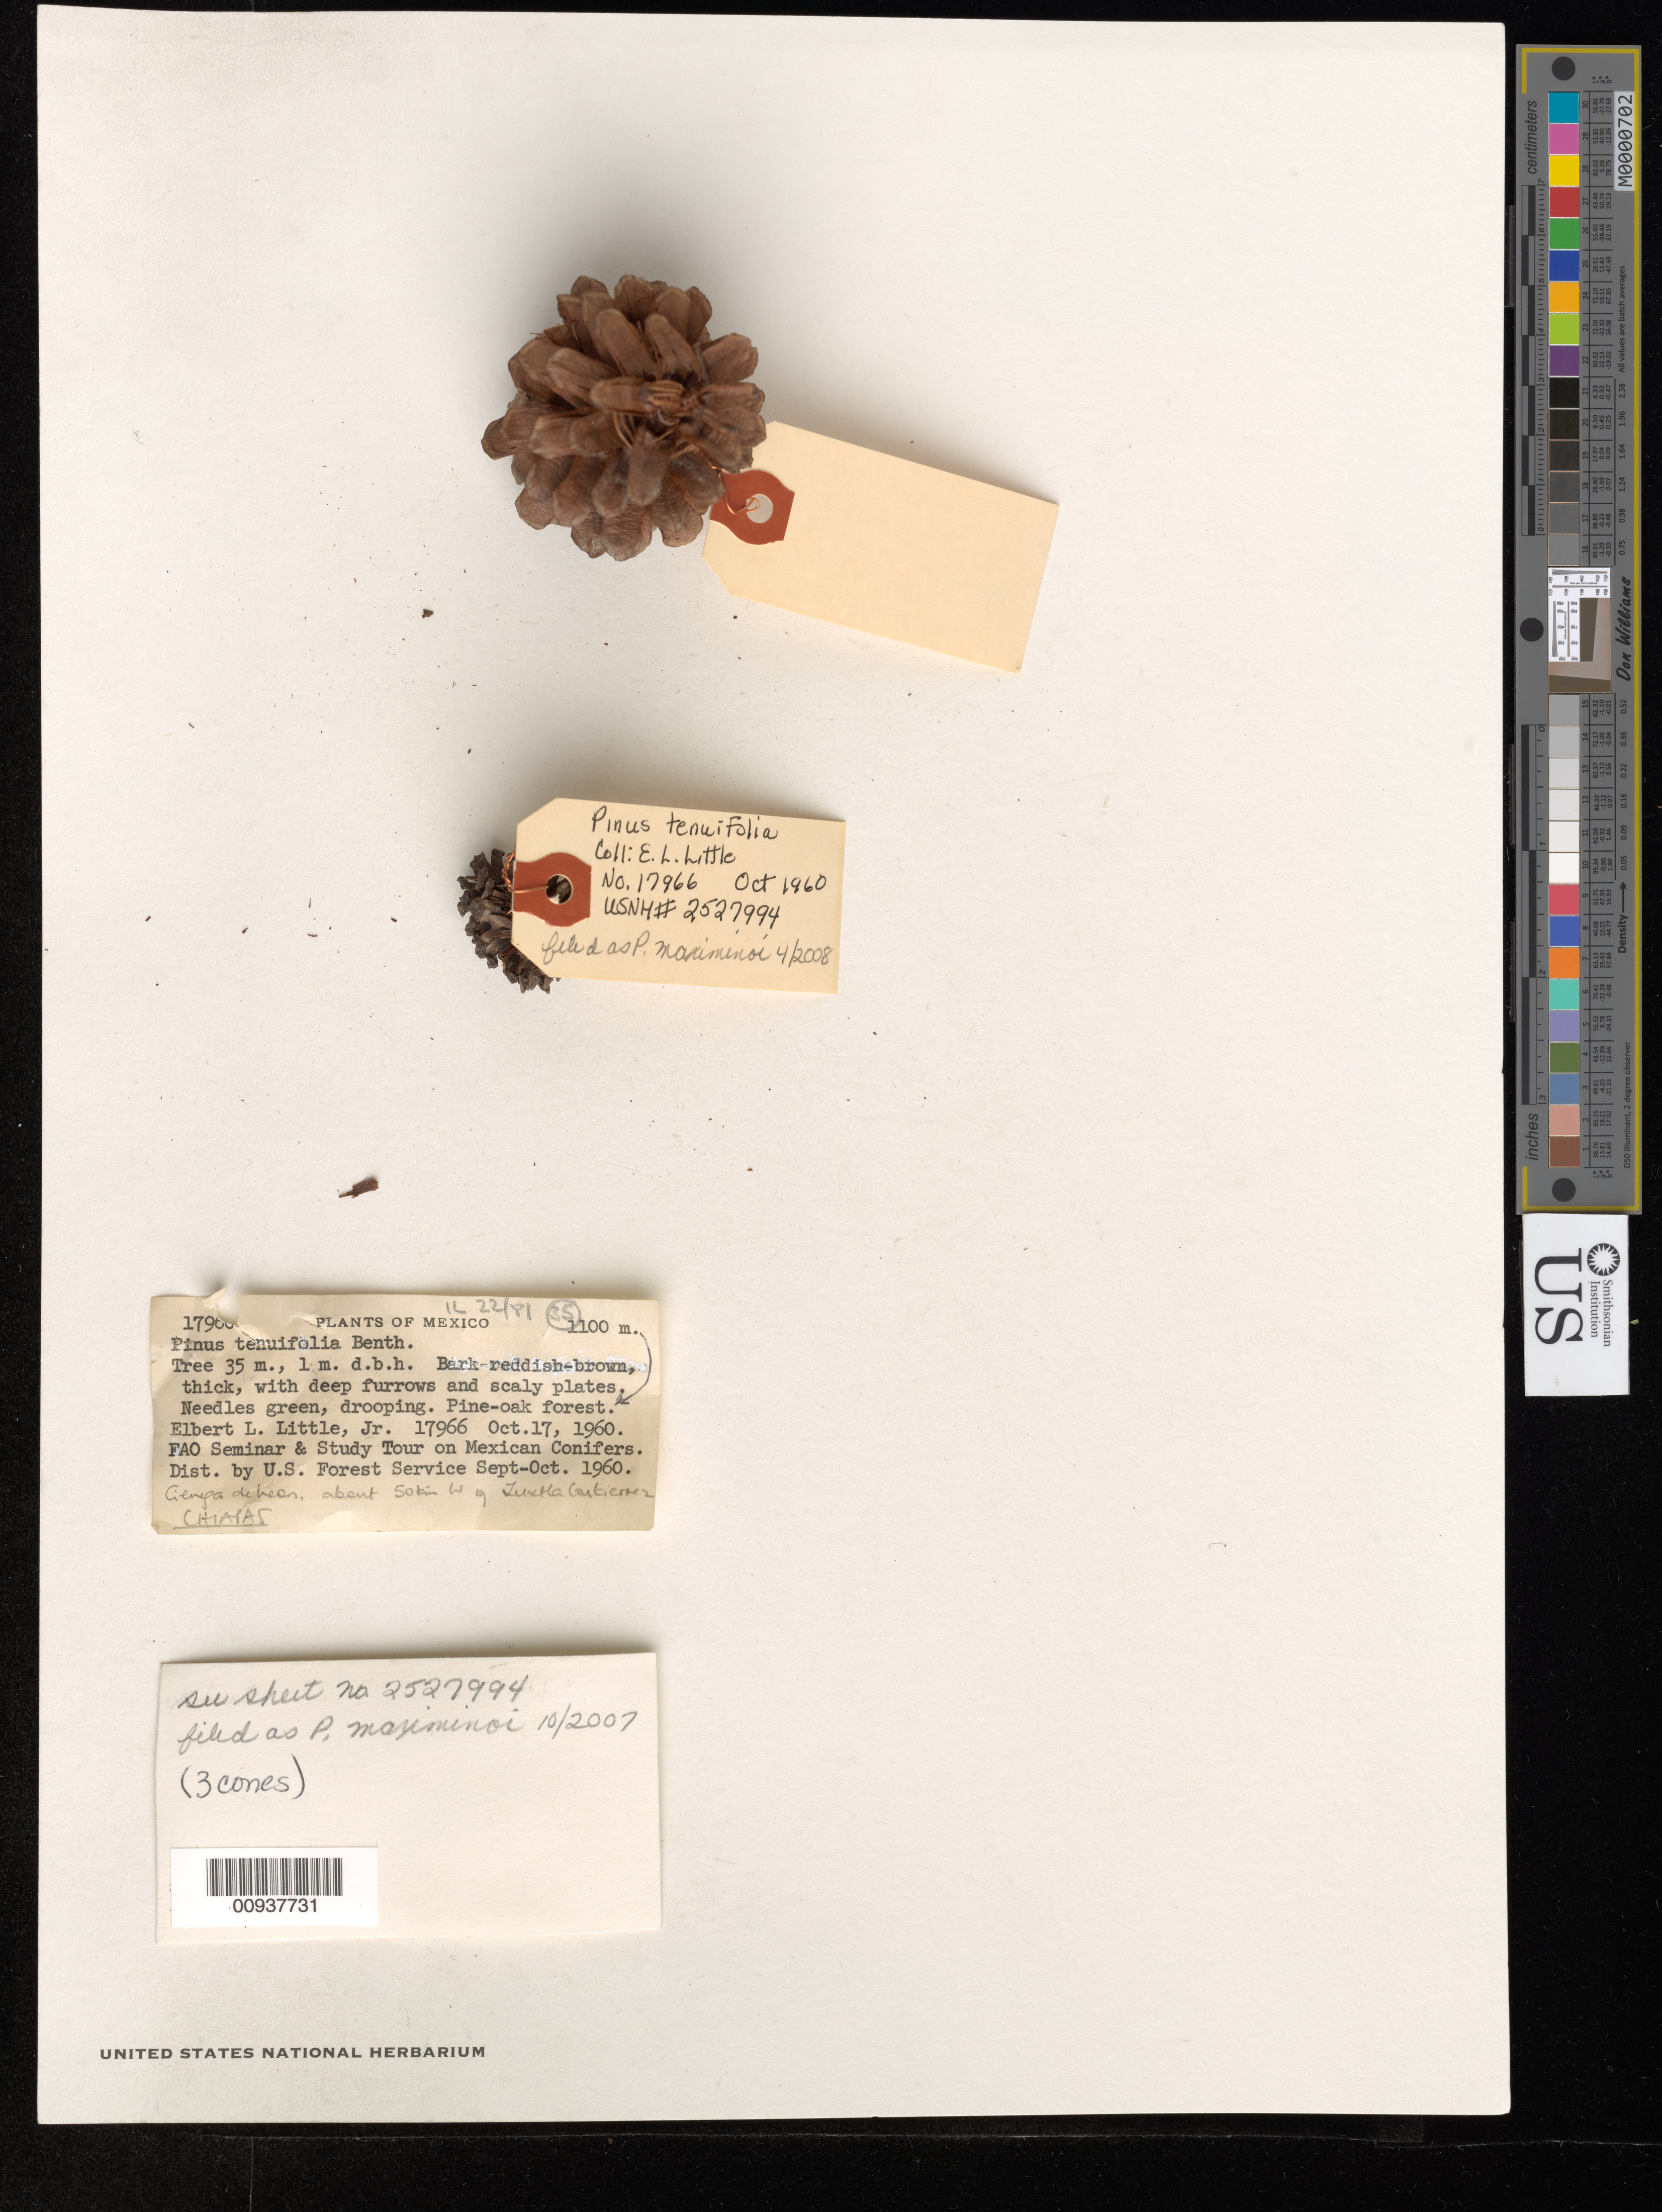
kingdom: Plantae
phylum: Tracheophyta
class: Pinopsida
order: Pinales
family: Pinaceae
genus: Pinus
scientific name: Pinus maximinoi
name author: H.E. Moore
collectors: E. L. Little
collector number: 17966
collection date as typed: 17 Oct 1960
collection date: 1960-10-17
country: Mexico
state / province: Chiapas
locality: Ciénega de León. About 50 km. W of Tuxtla Gutiérrez.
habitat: Pine-oak forest.